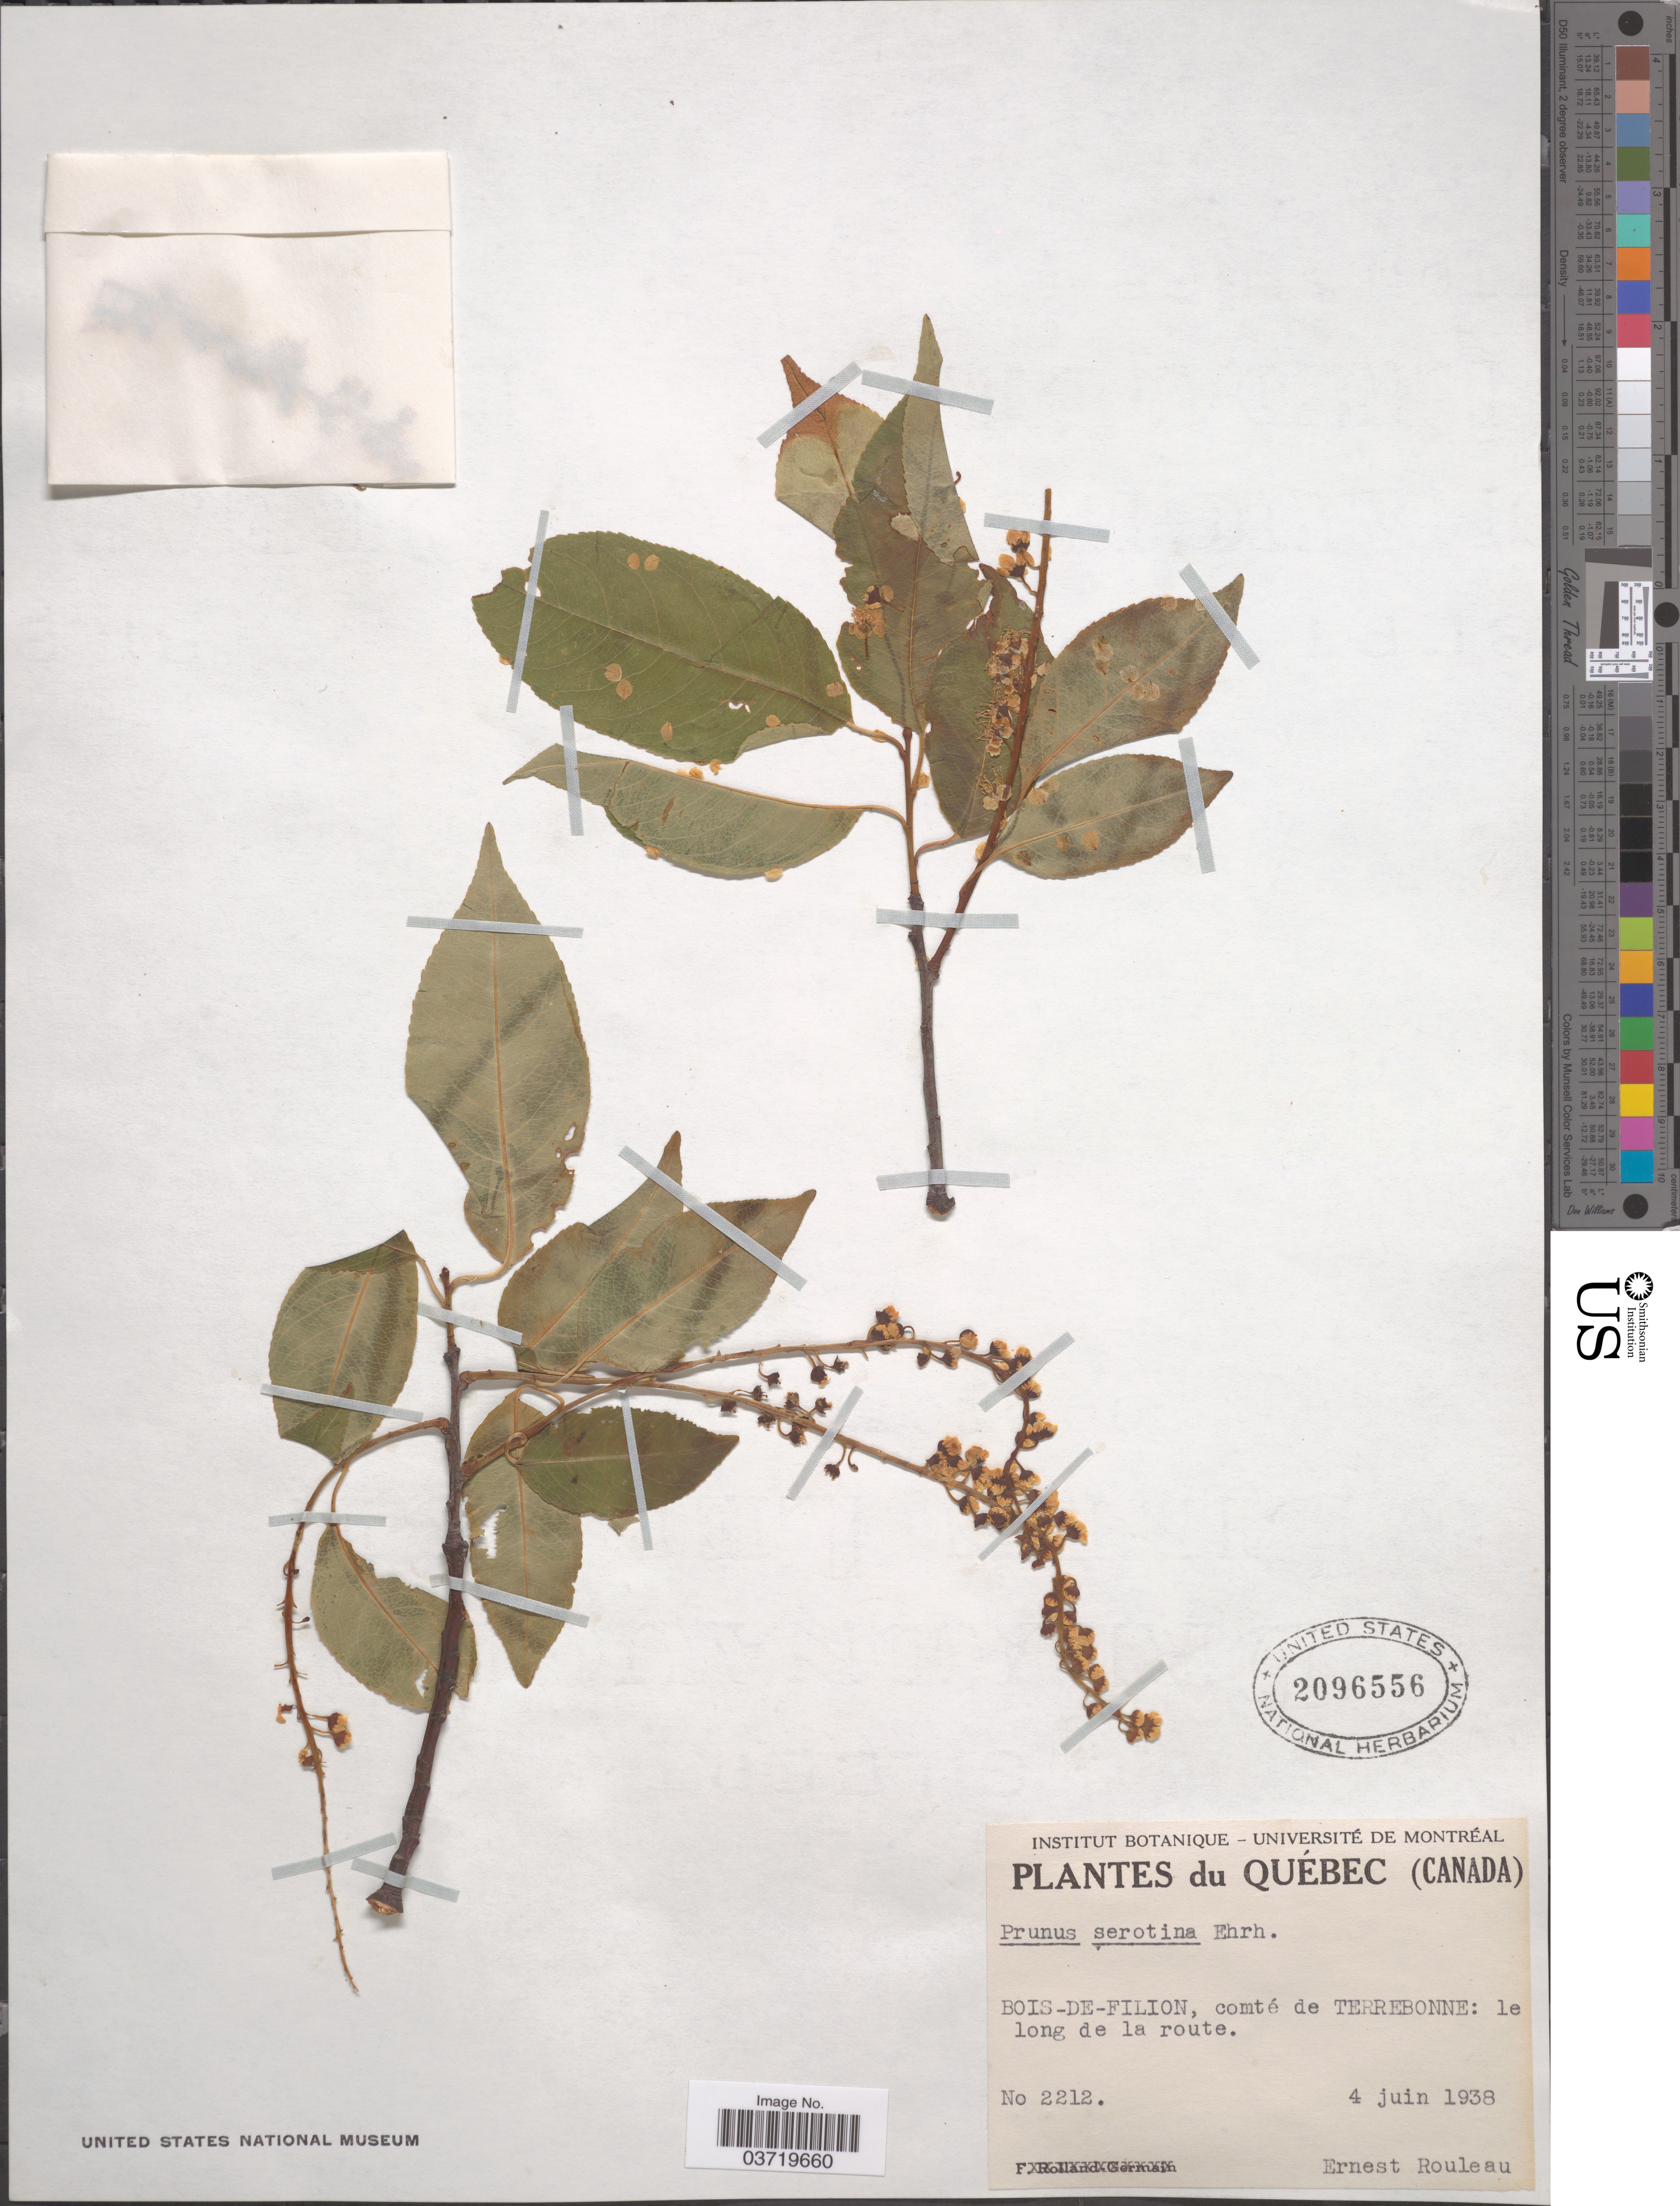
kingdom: Plantae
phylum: Tracheophyta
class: Magnoliopsida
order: Rosales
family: Rosaceae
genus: Prunus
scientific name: Prunus serotina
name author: Ehrh.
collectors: J. Rouleau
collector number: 2212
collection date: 1938-06-04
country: Canada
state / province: Quebec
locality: Bois-de-Filion, comté de Terrebonne: le long de la route.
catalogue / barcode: US 2096556